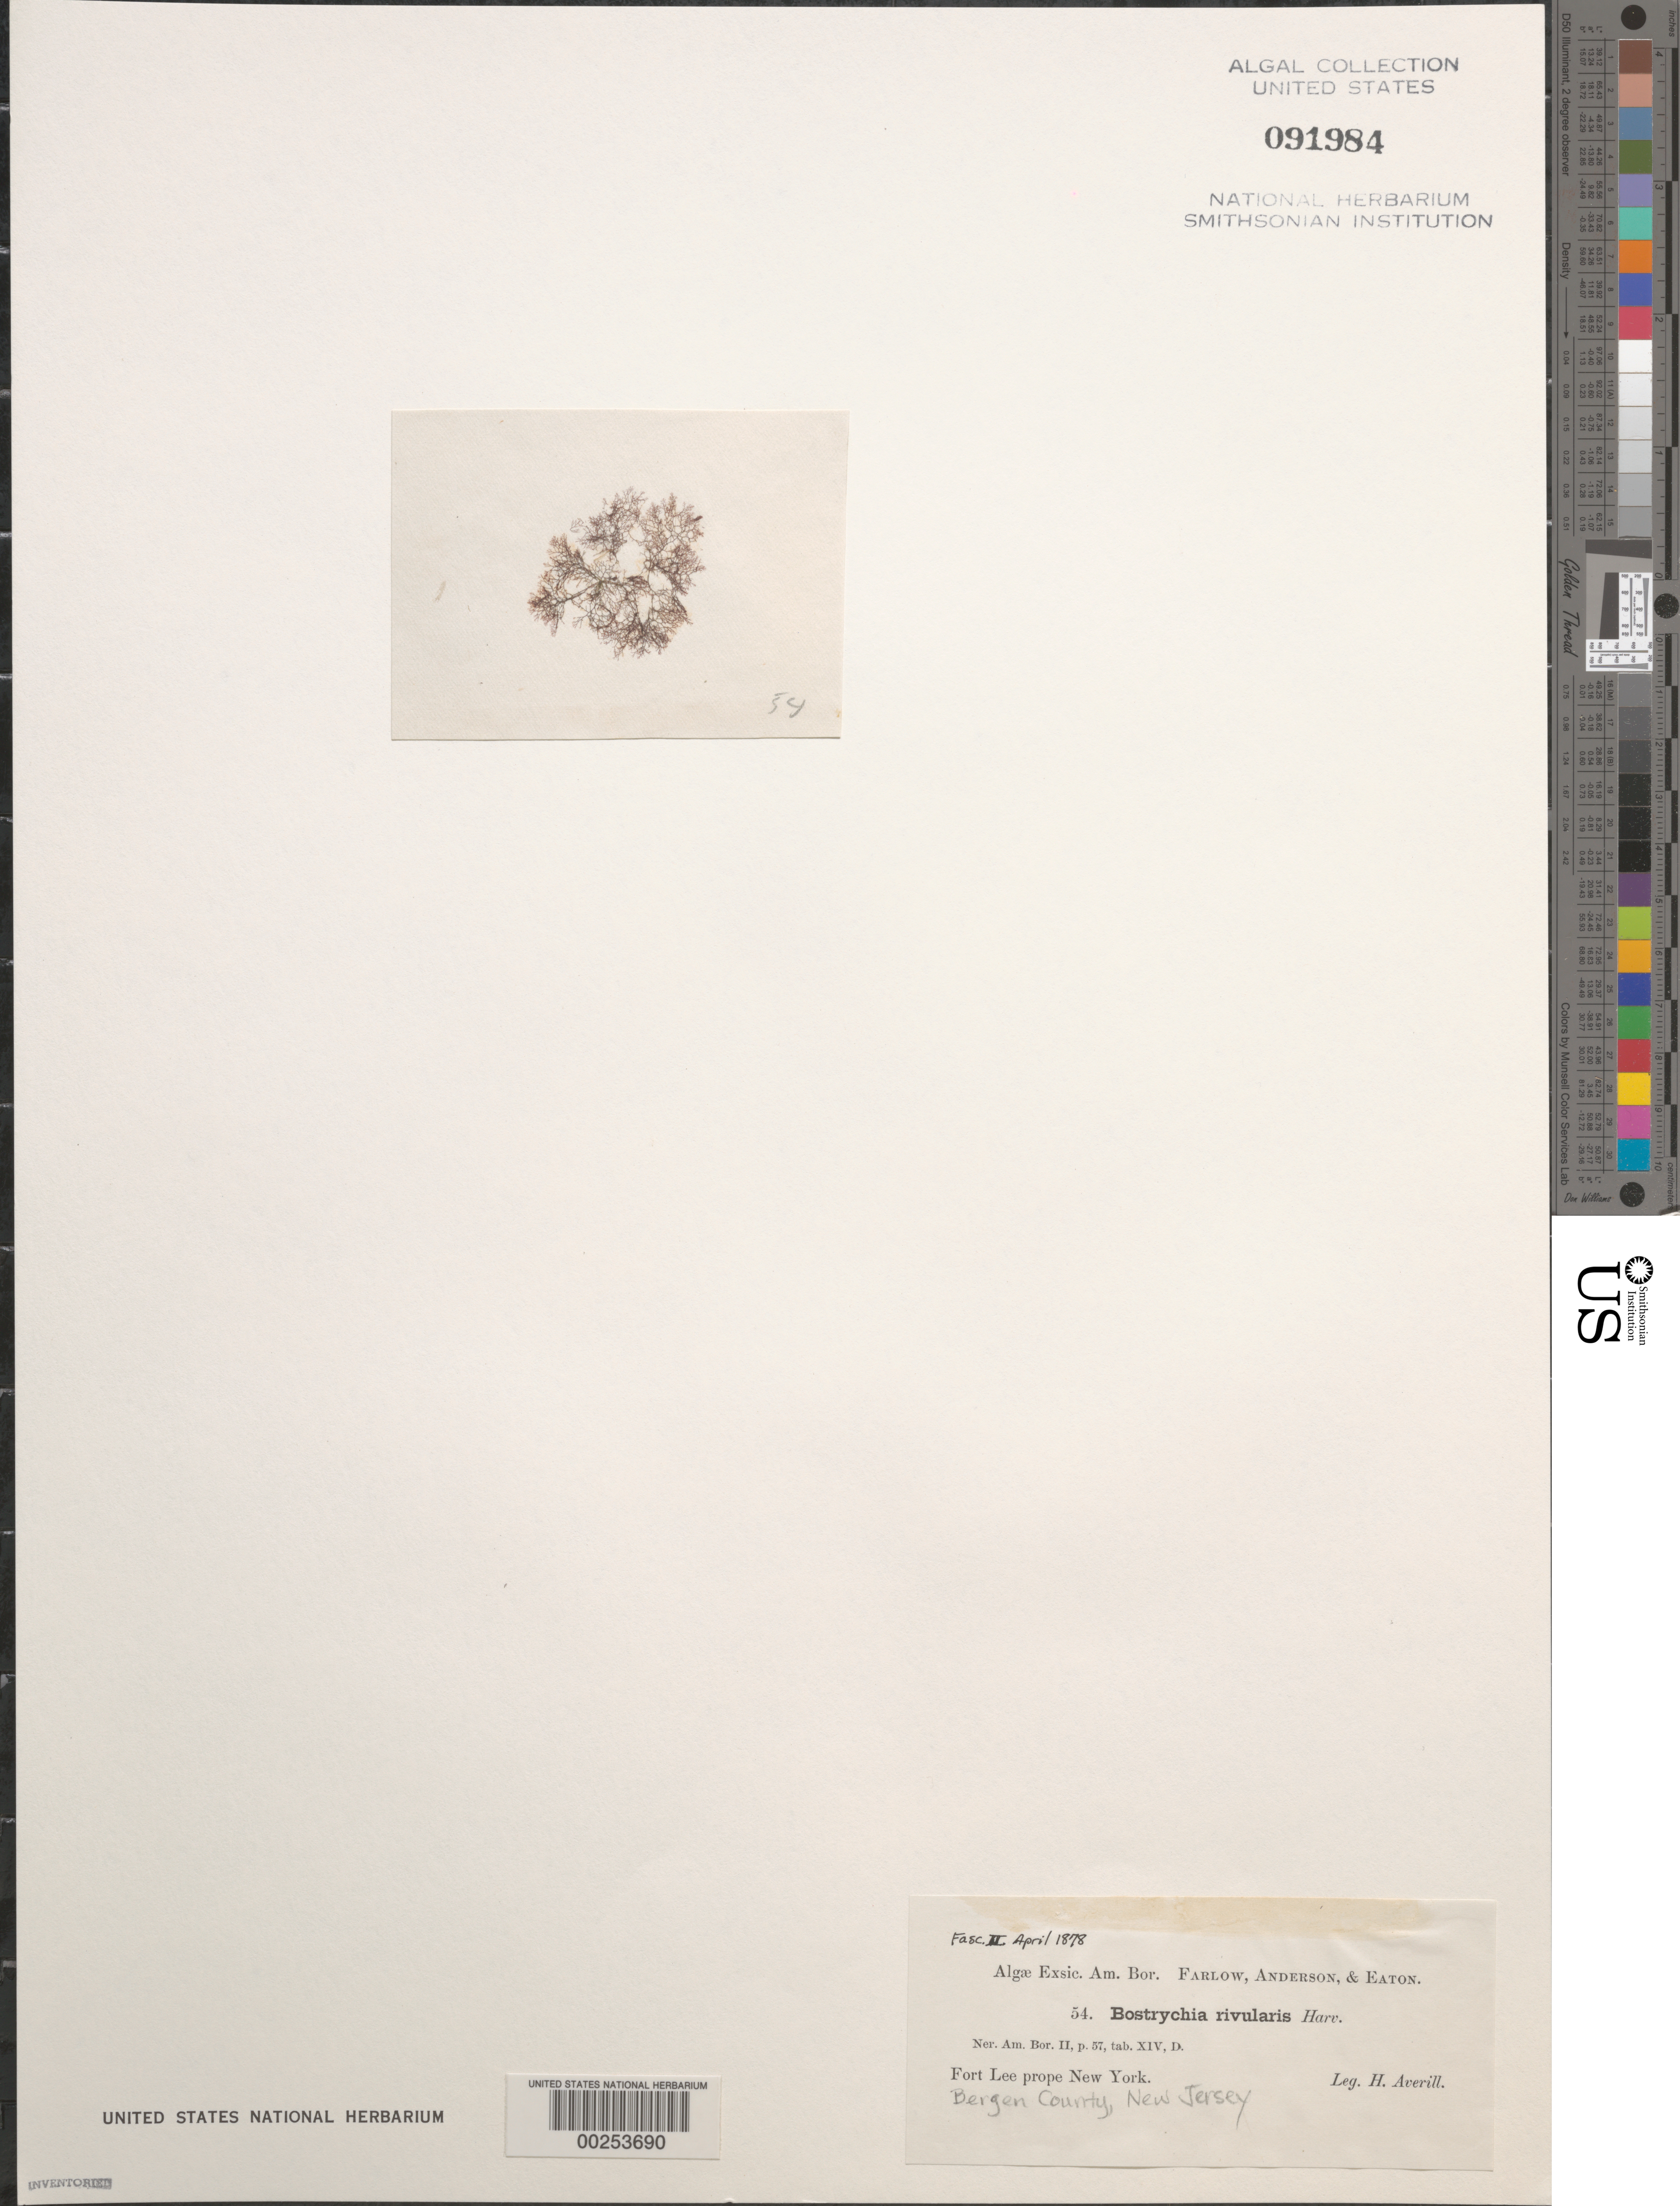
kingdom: Plantae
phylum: Rhodophyta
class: Florideophyceae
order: Ceramiales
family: Rhodomelaceae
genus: Bostrychia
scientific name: Bostrychia radicans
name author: (Mont.) Mont.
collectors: H. Averill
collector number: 54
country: United States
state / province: New Jersey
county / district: Bergen County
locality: Fort Lee, near New York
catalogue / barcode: US 91984